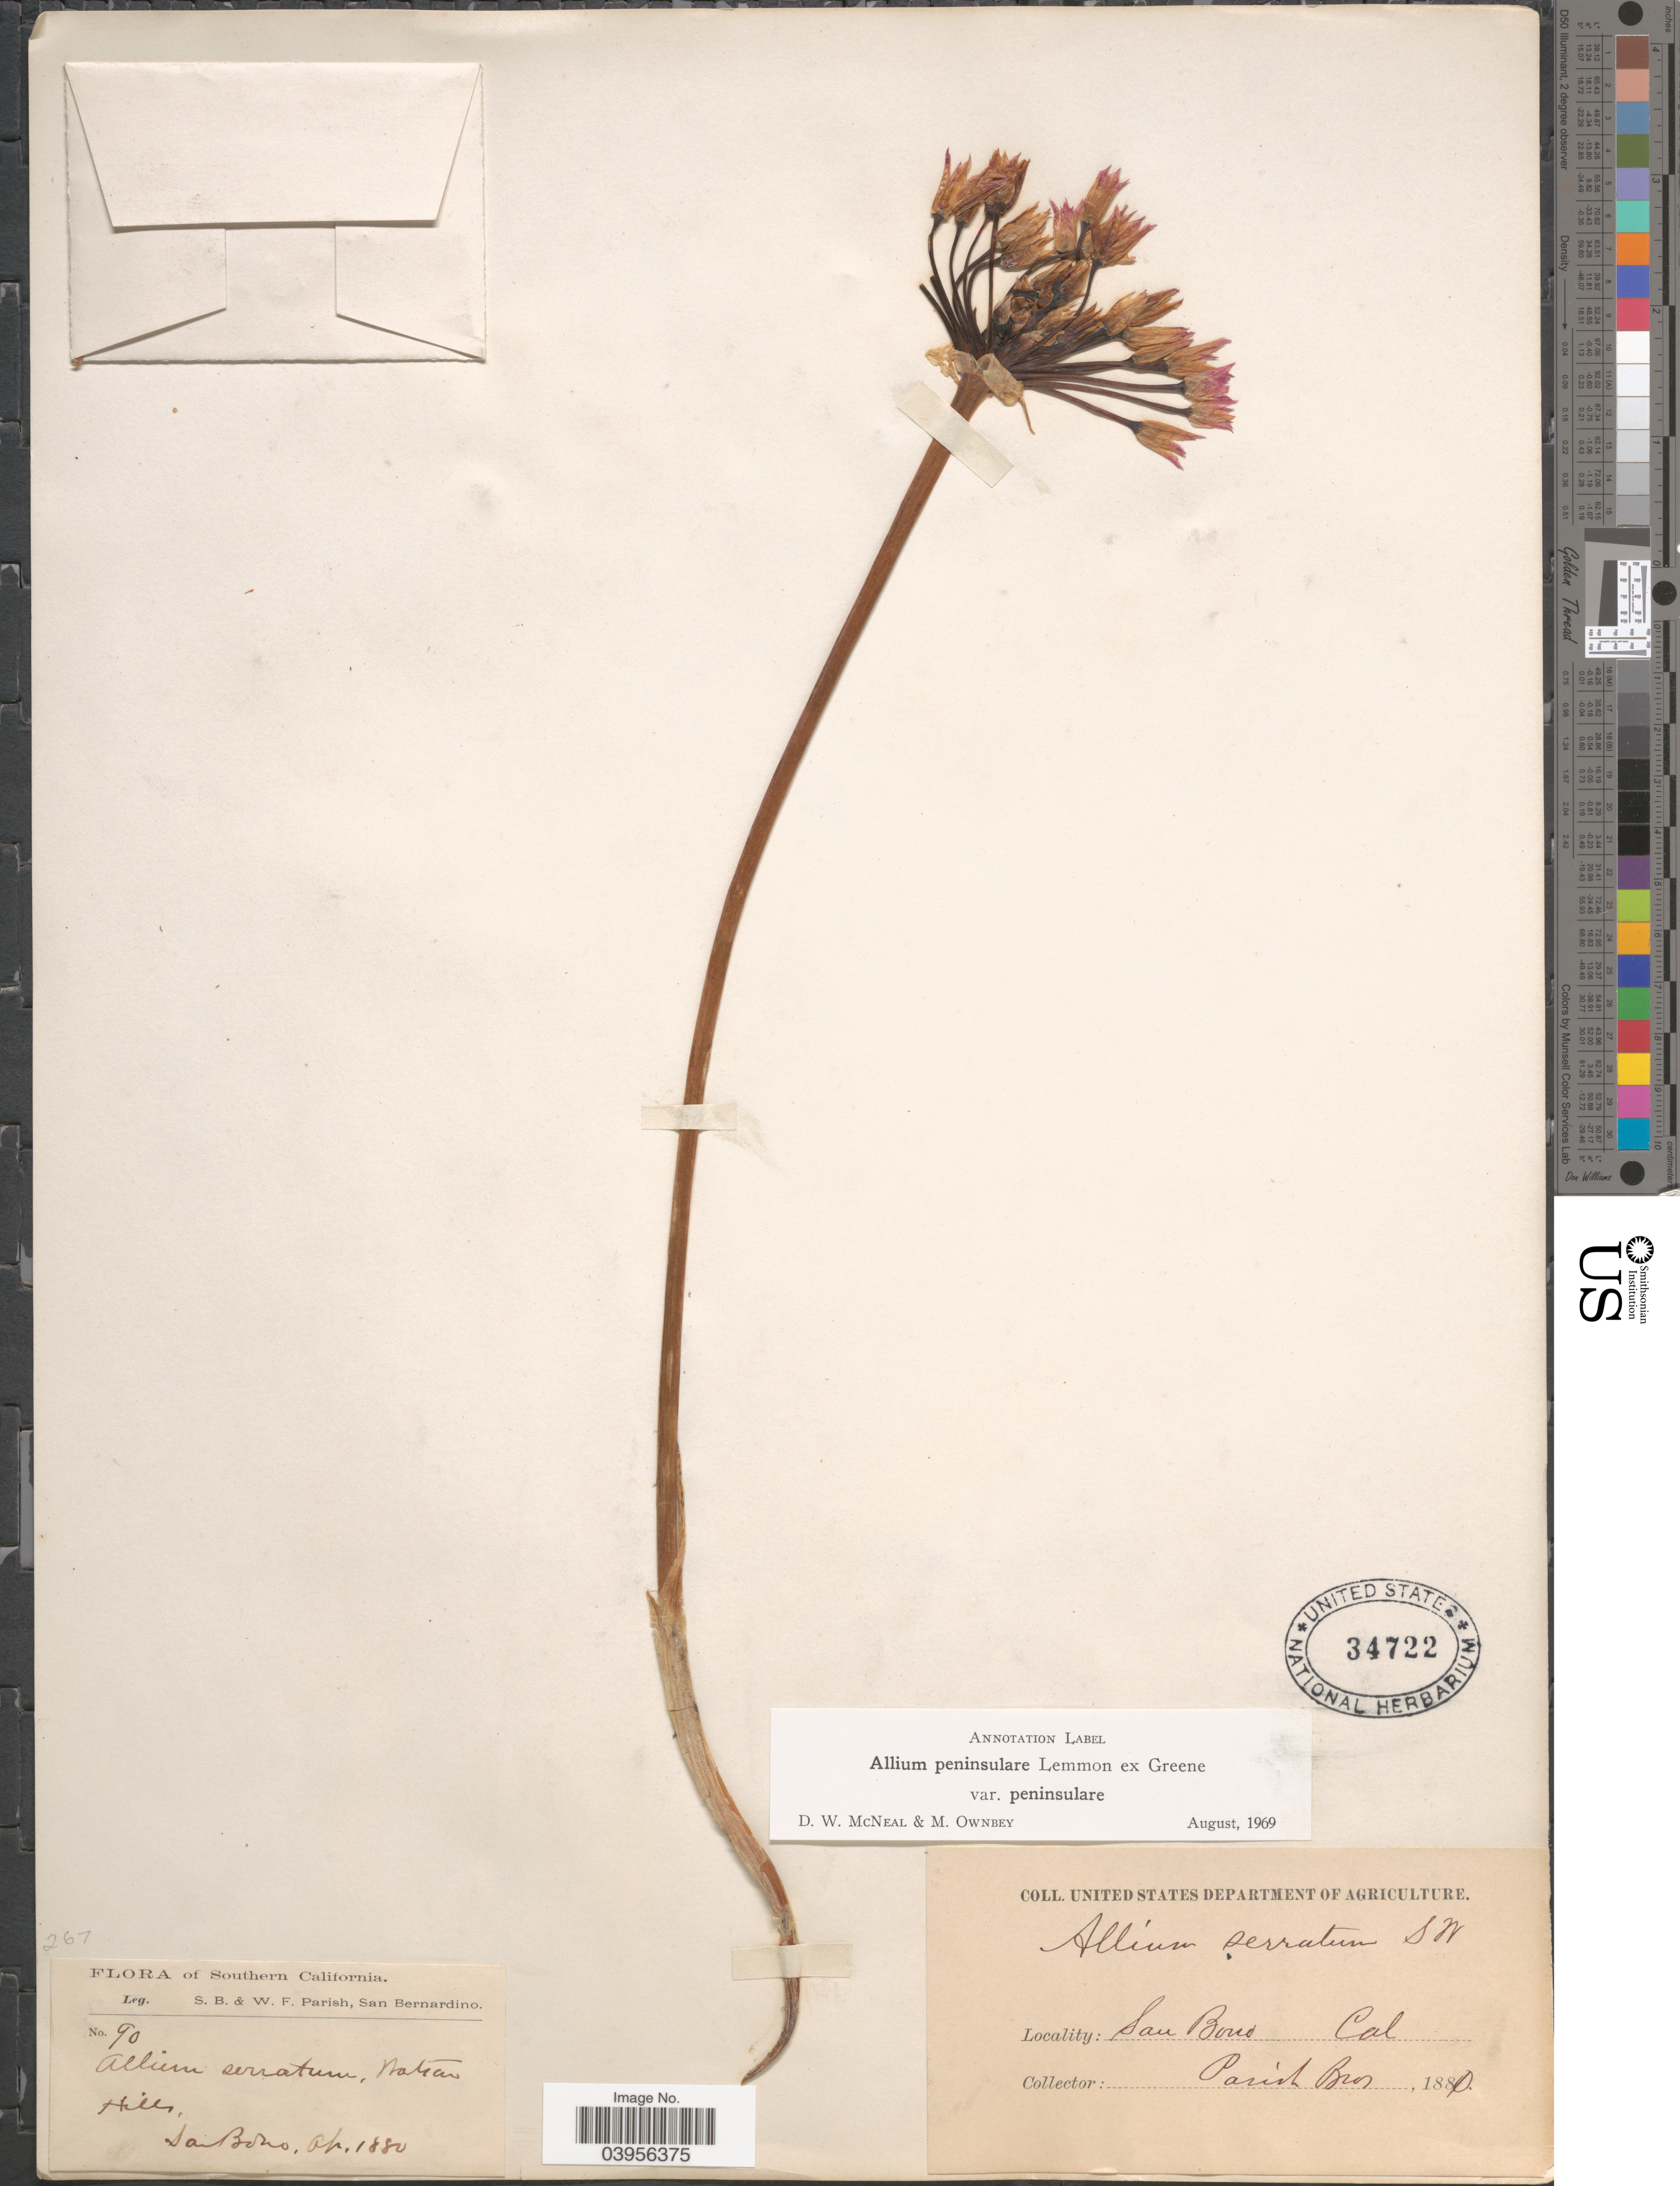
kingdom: Plantae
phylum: Tracheophyta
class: Liliopsida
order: Asparagales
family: Amaryllidaceae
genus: Allium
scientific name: Allium peninsulare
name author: Lemmon ex Greene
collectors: S. B. Parish & W. F. Parish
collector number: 90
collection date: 1880-04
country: United States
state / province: California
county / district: San Bernardino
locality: Southern California. San Bdno.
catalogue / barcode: US 34722